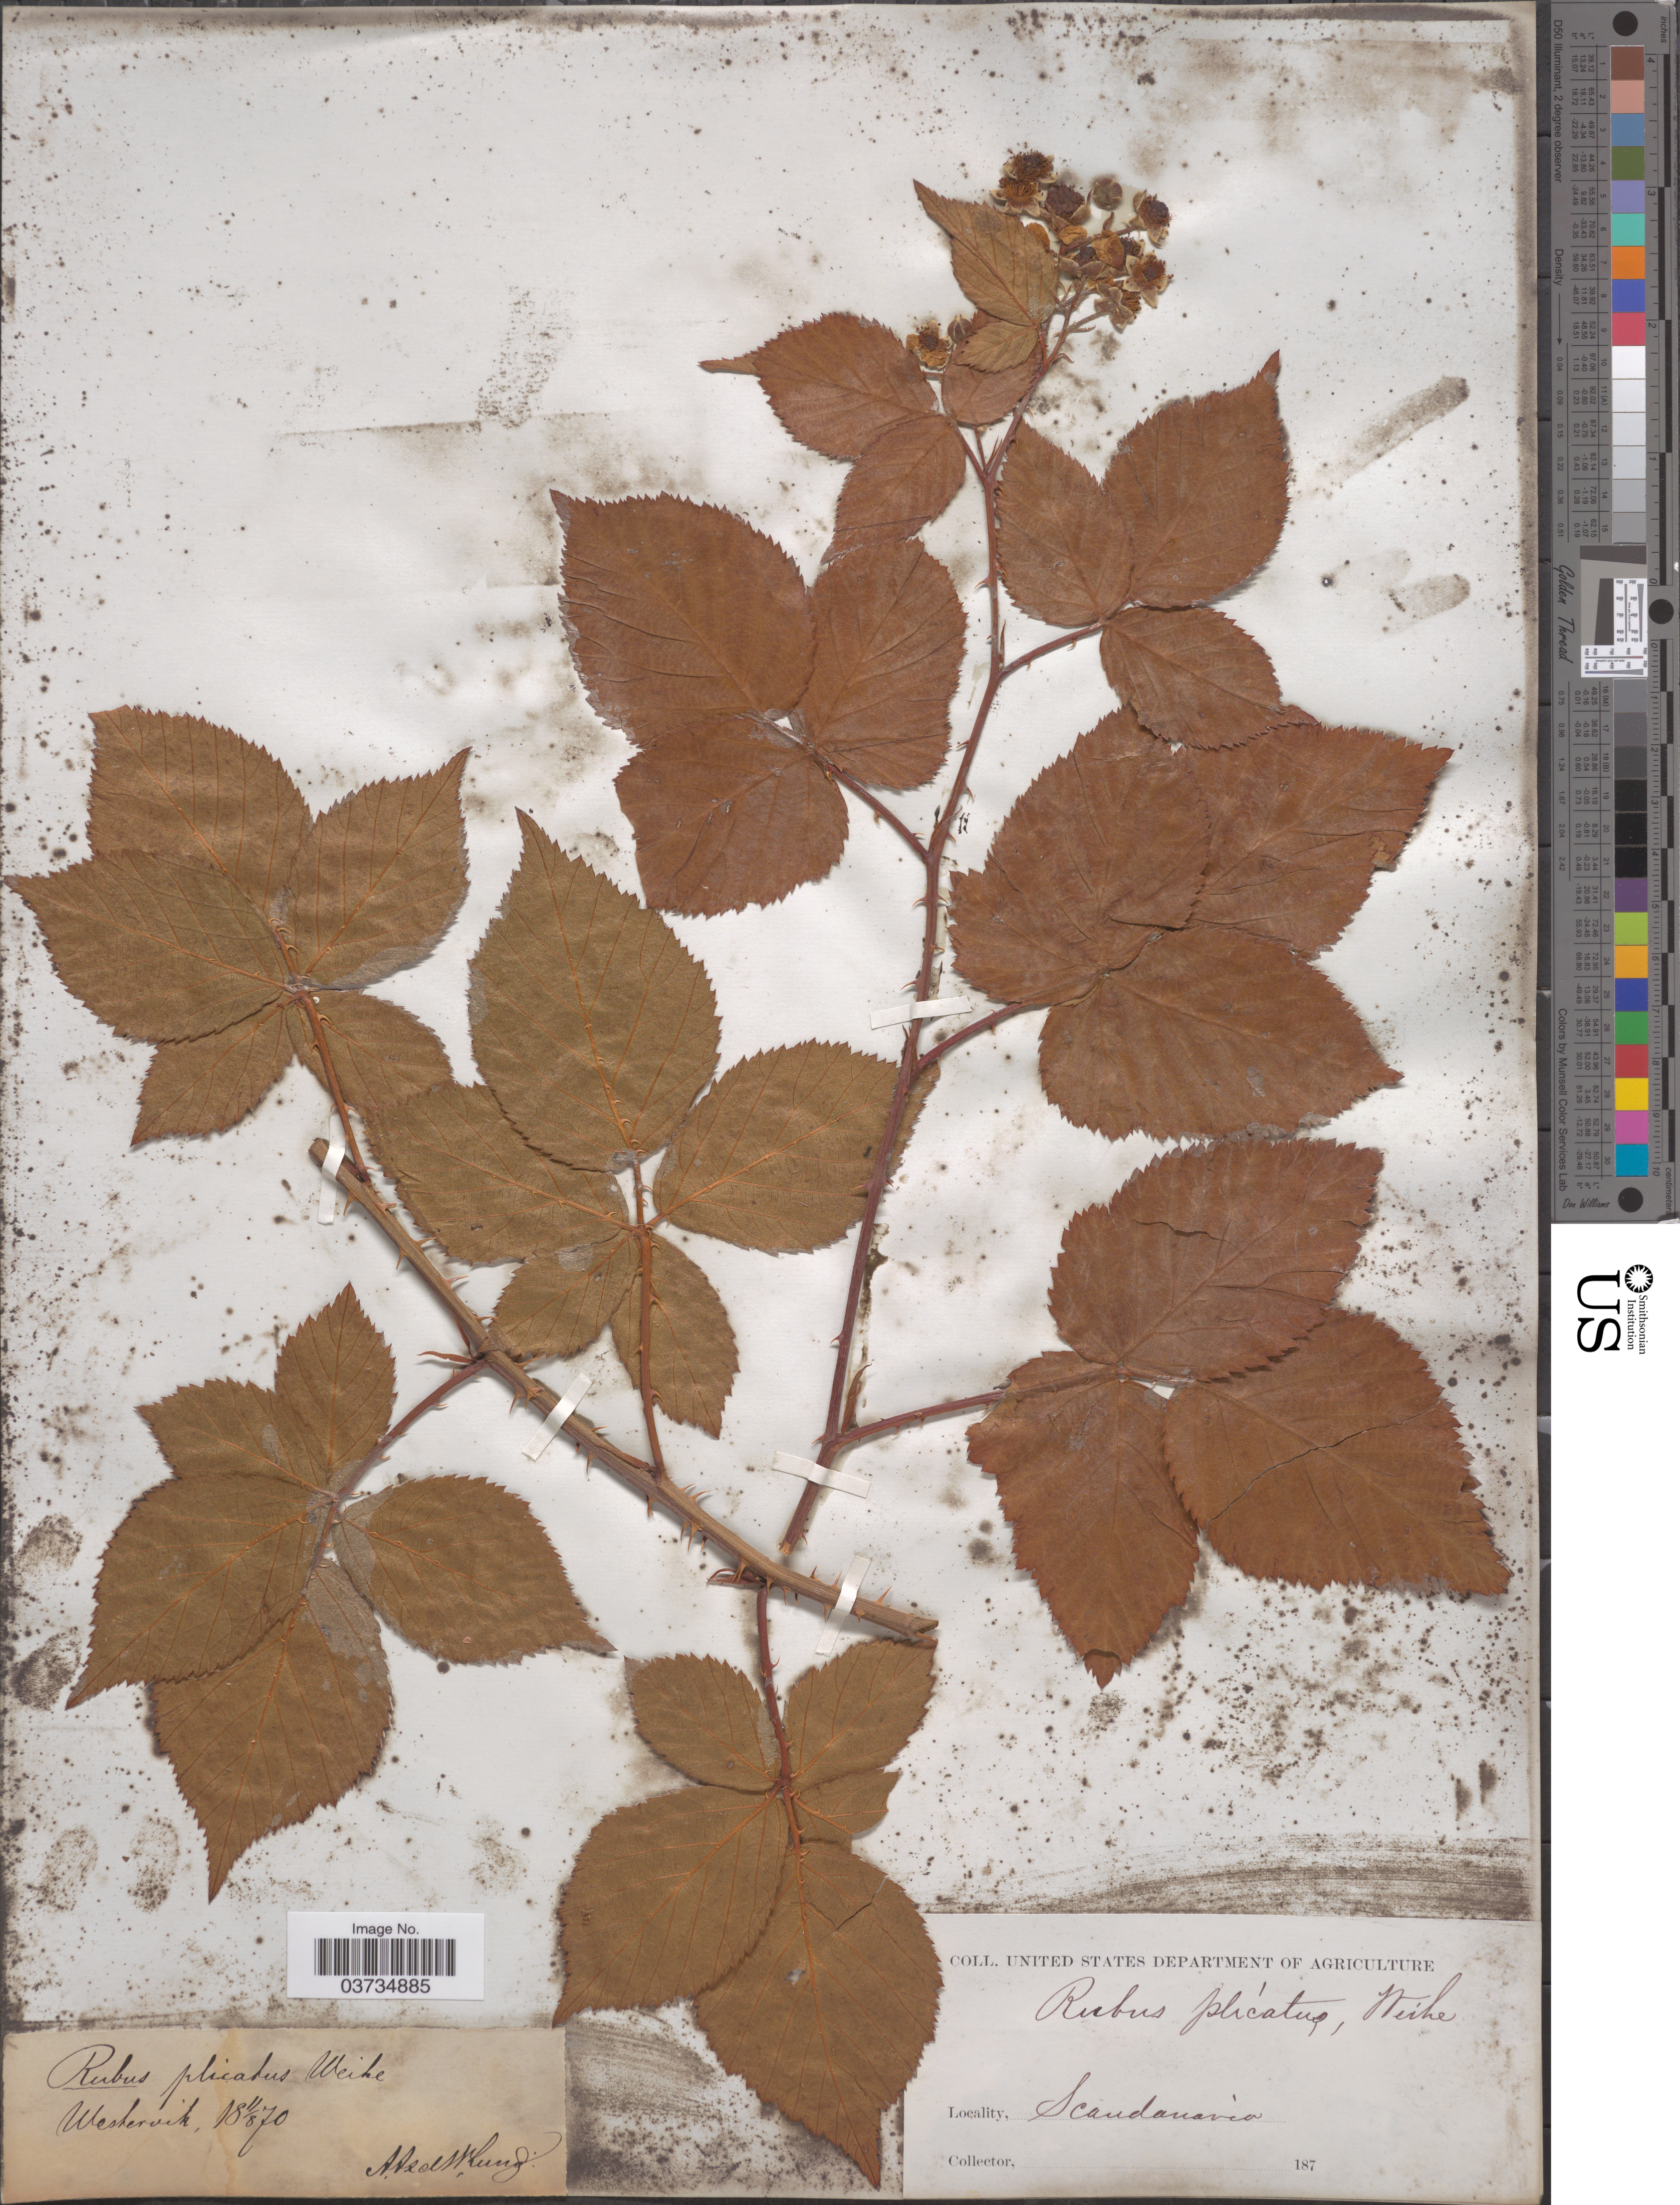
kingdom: Plantae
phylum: Tracheophyta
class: Magnoliopsida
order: Rosales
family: Rosaceae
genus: Rubus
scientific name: Rubus plicatus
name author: Weihe & Nees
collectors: A. Axel & W. Lund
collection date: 1870-08-11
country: Sweden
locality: Westervik. Scandanavia.